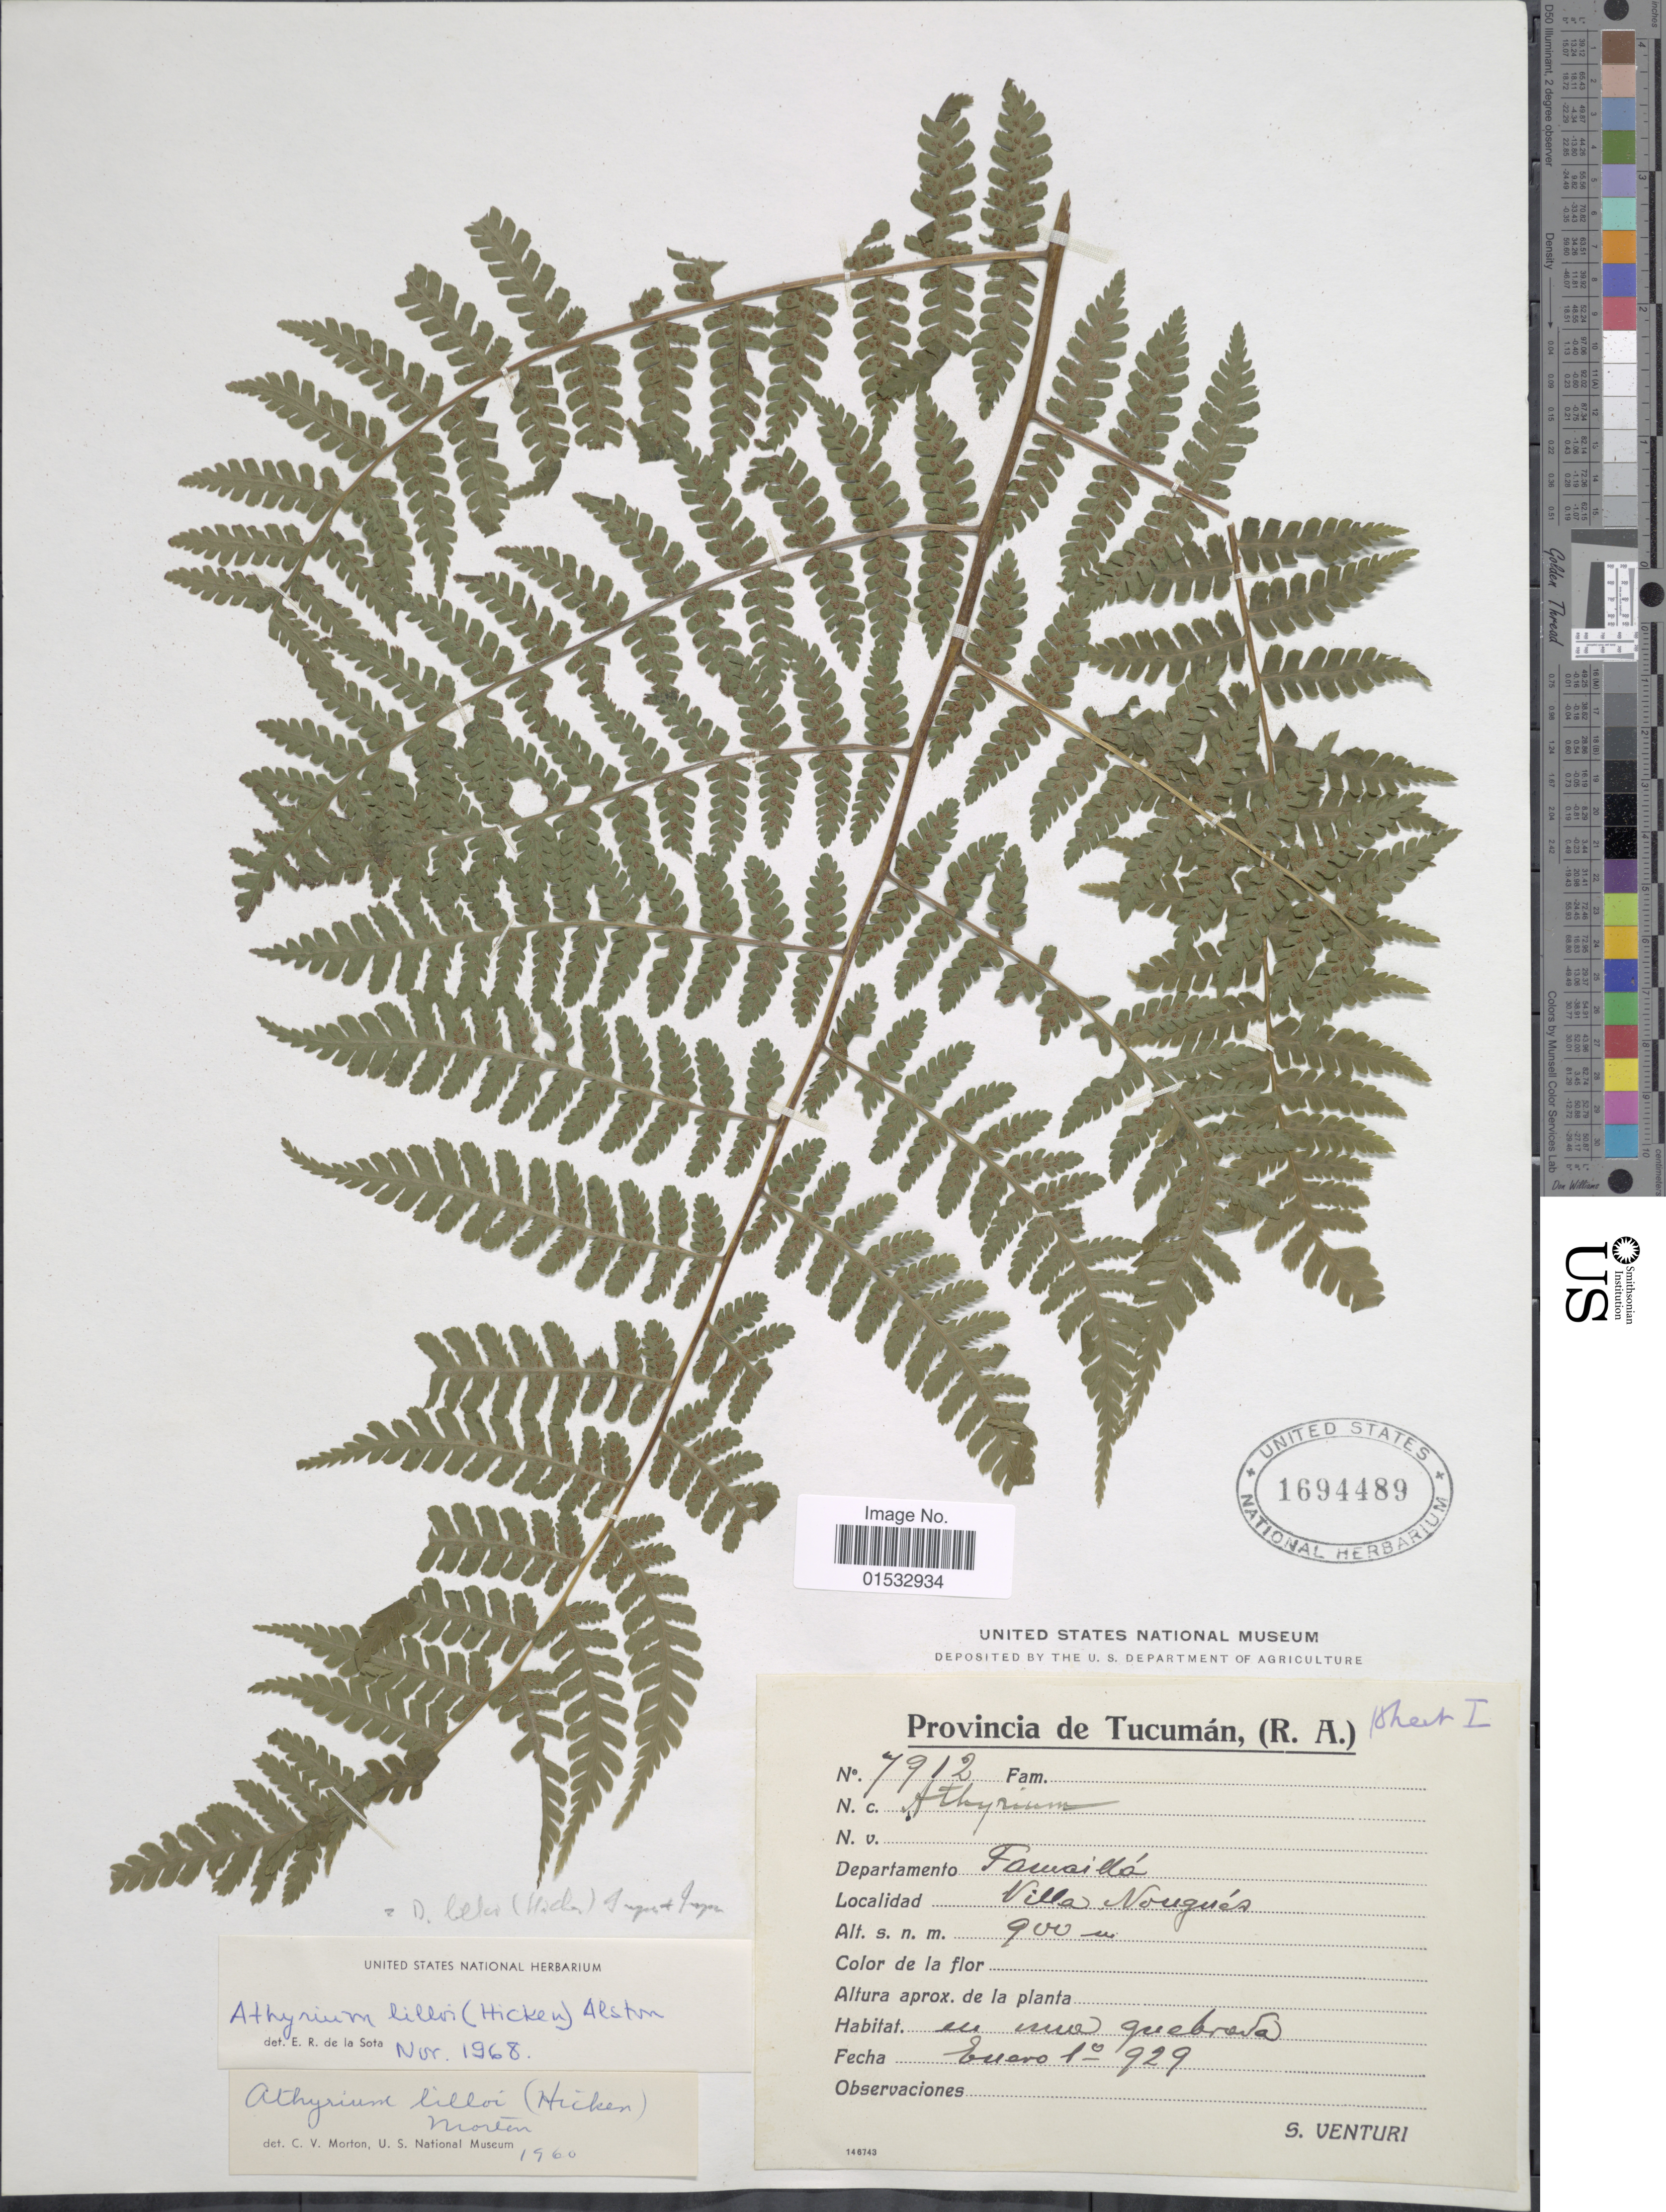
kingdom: Plantae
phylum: Tracheophyta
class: Polypodiopsida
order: Polypodiales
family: Athyriaceae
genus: Diplazium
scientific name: Diplazium lilloi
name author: (Hicken) R.M. Tryon & A.F. Tryon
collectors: S. Venturi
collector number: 7912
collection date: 1929-01-10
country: Argentina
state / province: Tucuman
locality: Tucumán, (R. A.), Villa Nougués. Dep. Famailla.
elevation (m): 900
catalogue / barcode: US 1694489